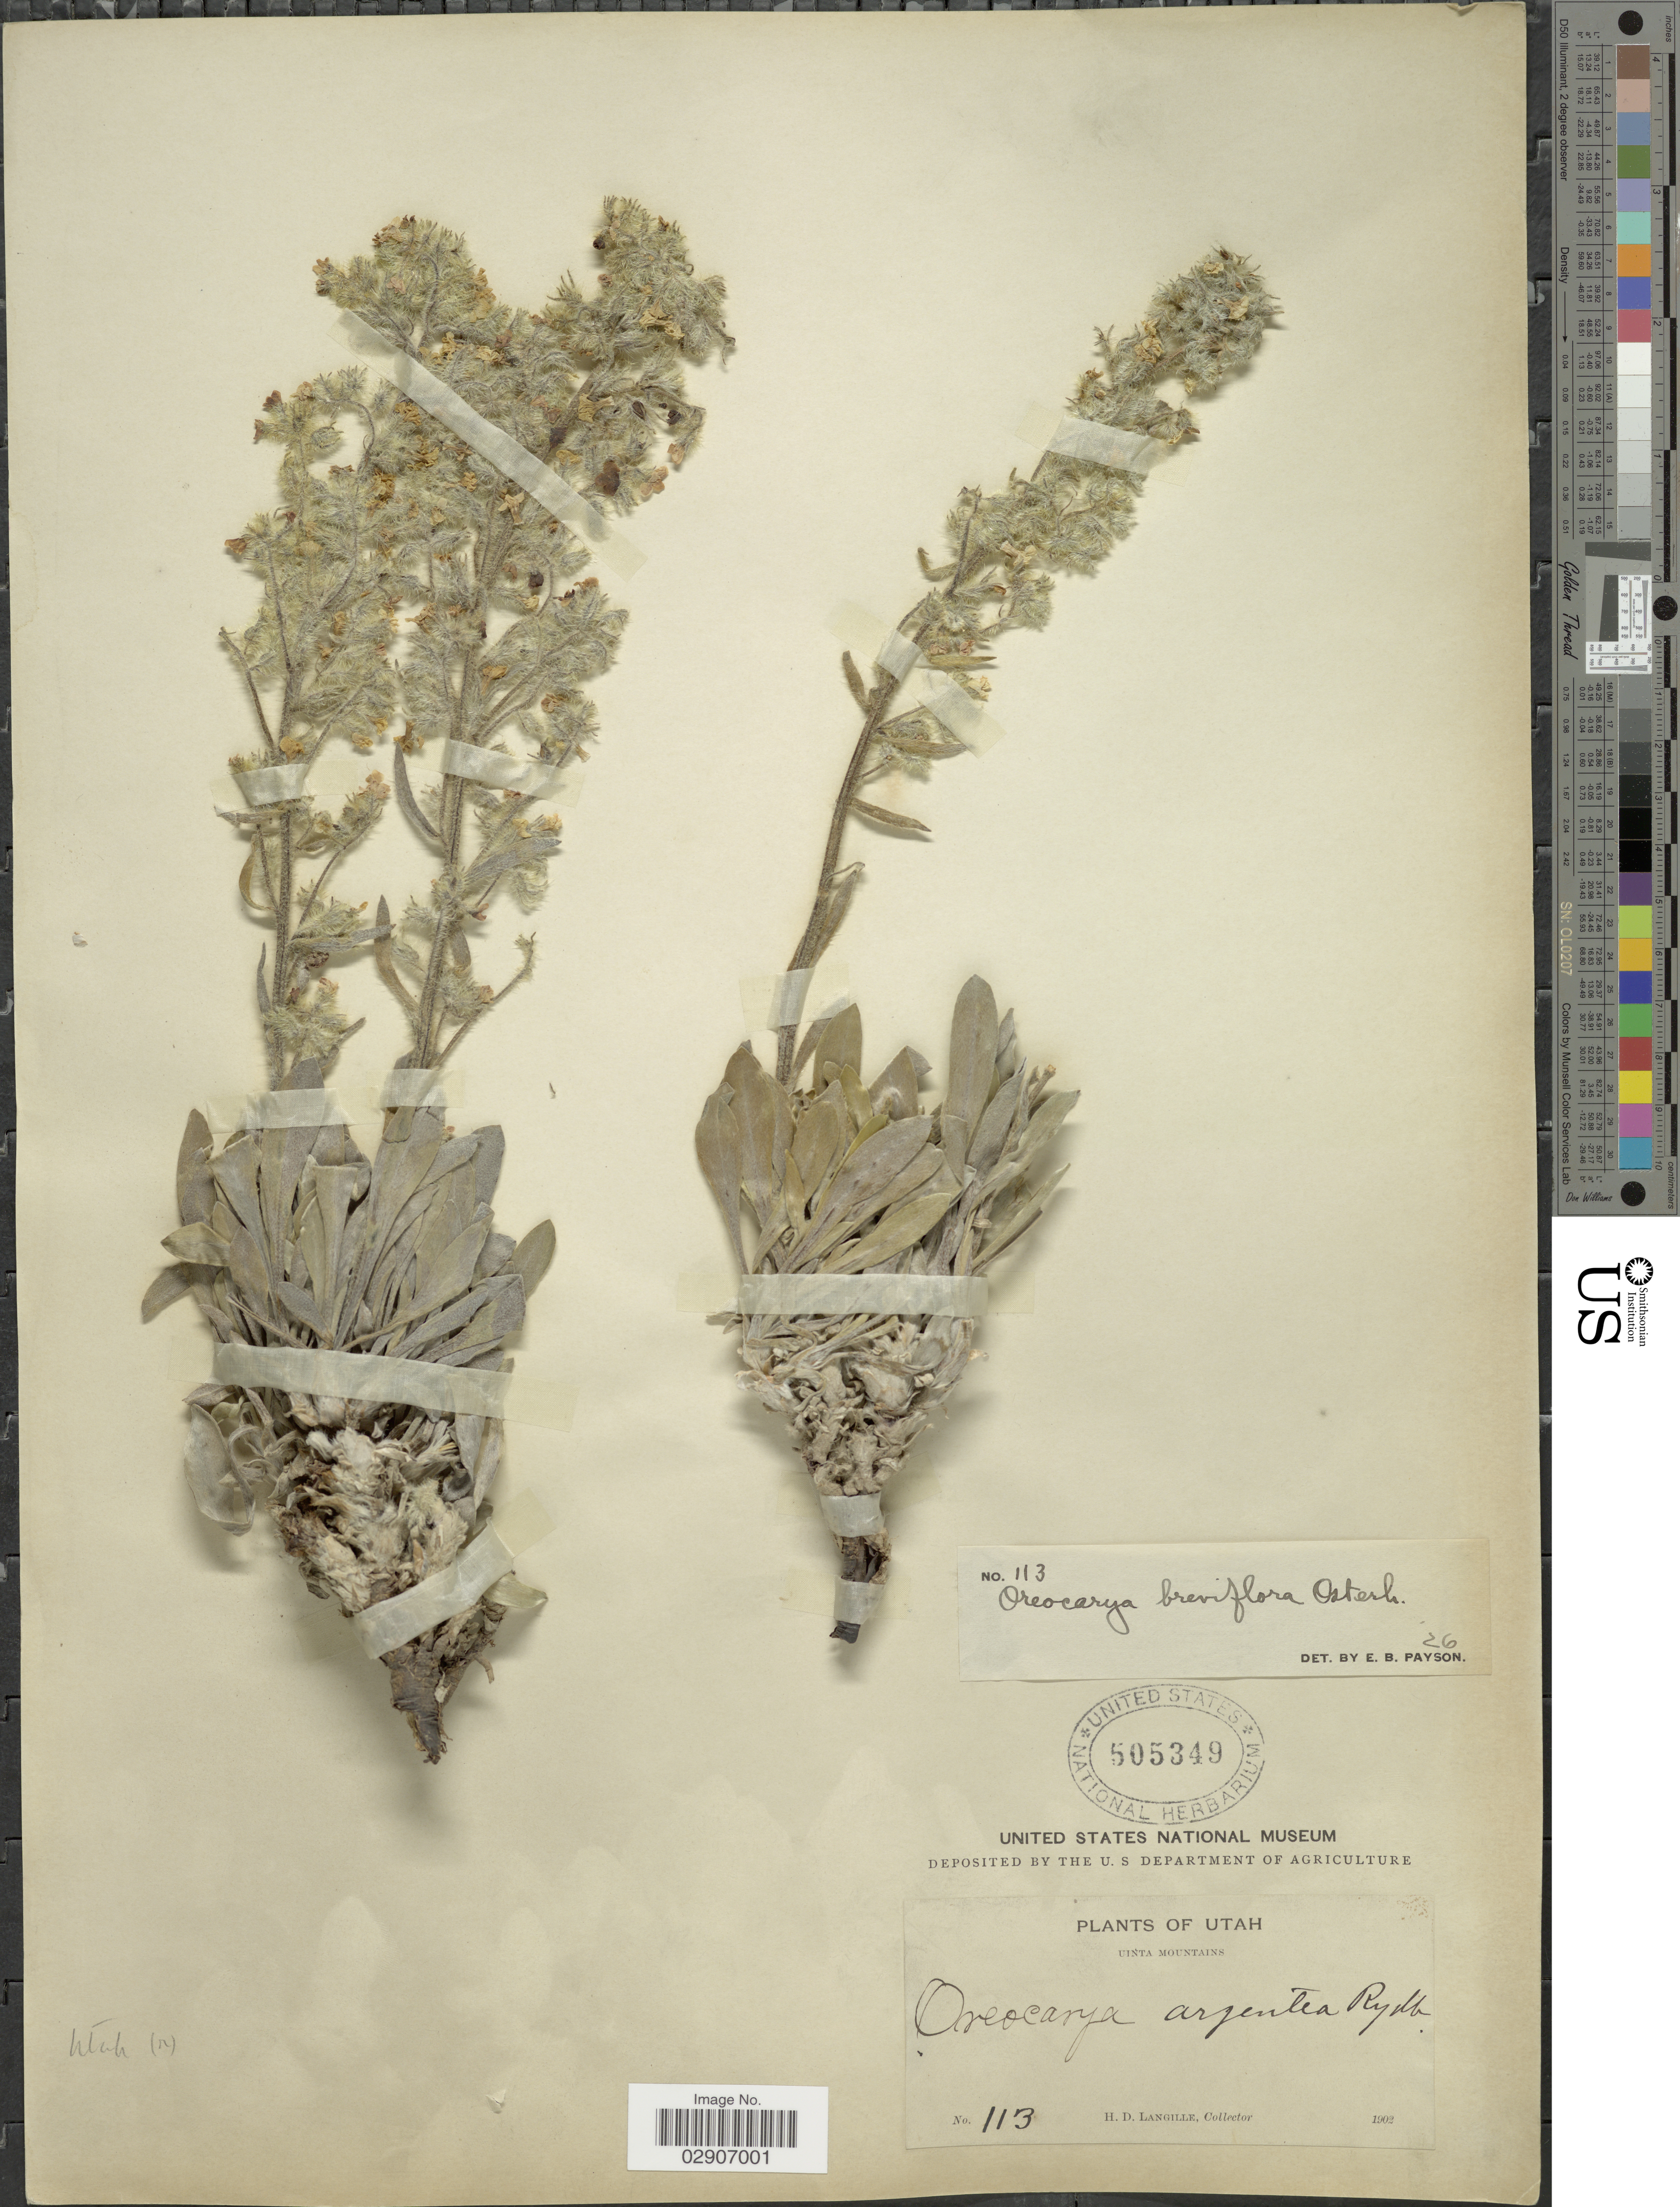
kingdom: Plantae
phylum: Tracheophyta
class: Magnoliopsida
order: Boraginales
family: Boraginaceae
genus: Cryptantha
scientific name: Cryptantha breviflora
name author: (Osterh.) Payson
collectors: H. Langille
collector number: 113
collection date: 1902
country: United States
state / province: Utah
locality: Uinta Mountains.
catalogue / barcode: US 505349